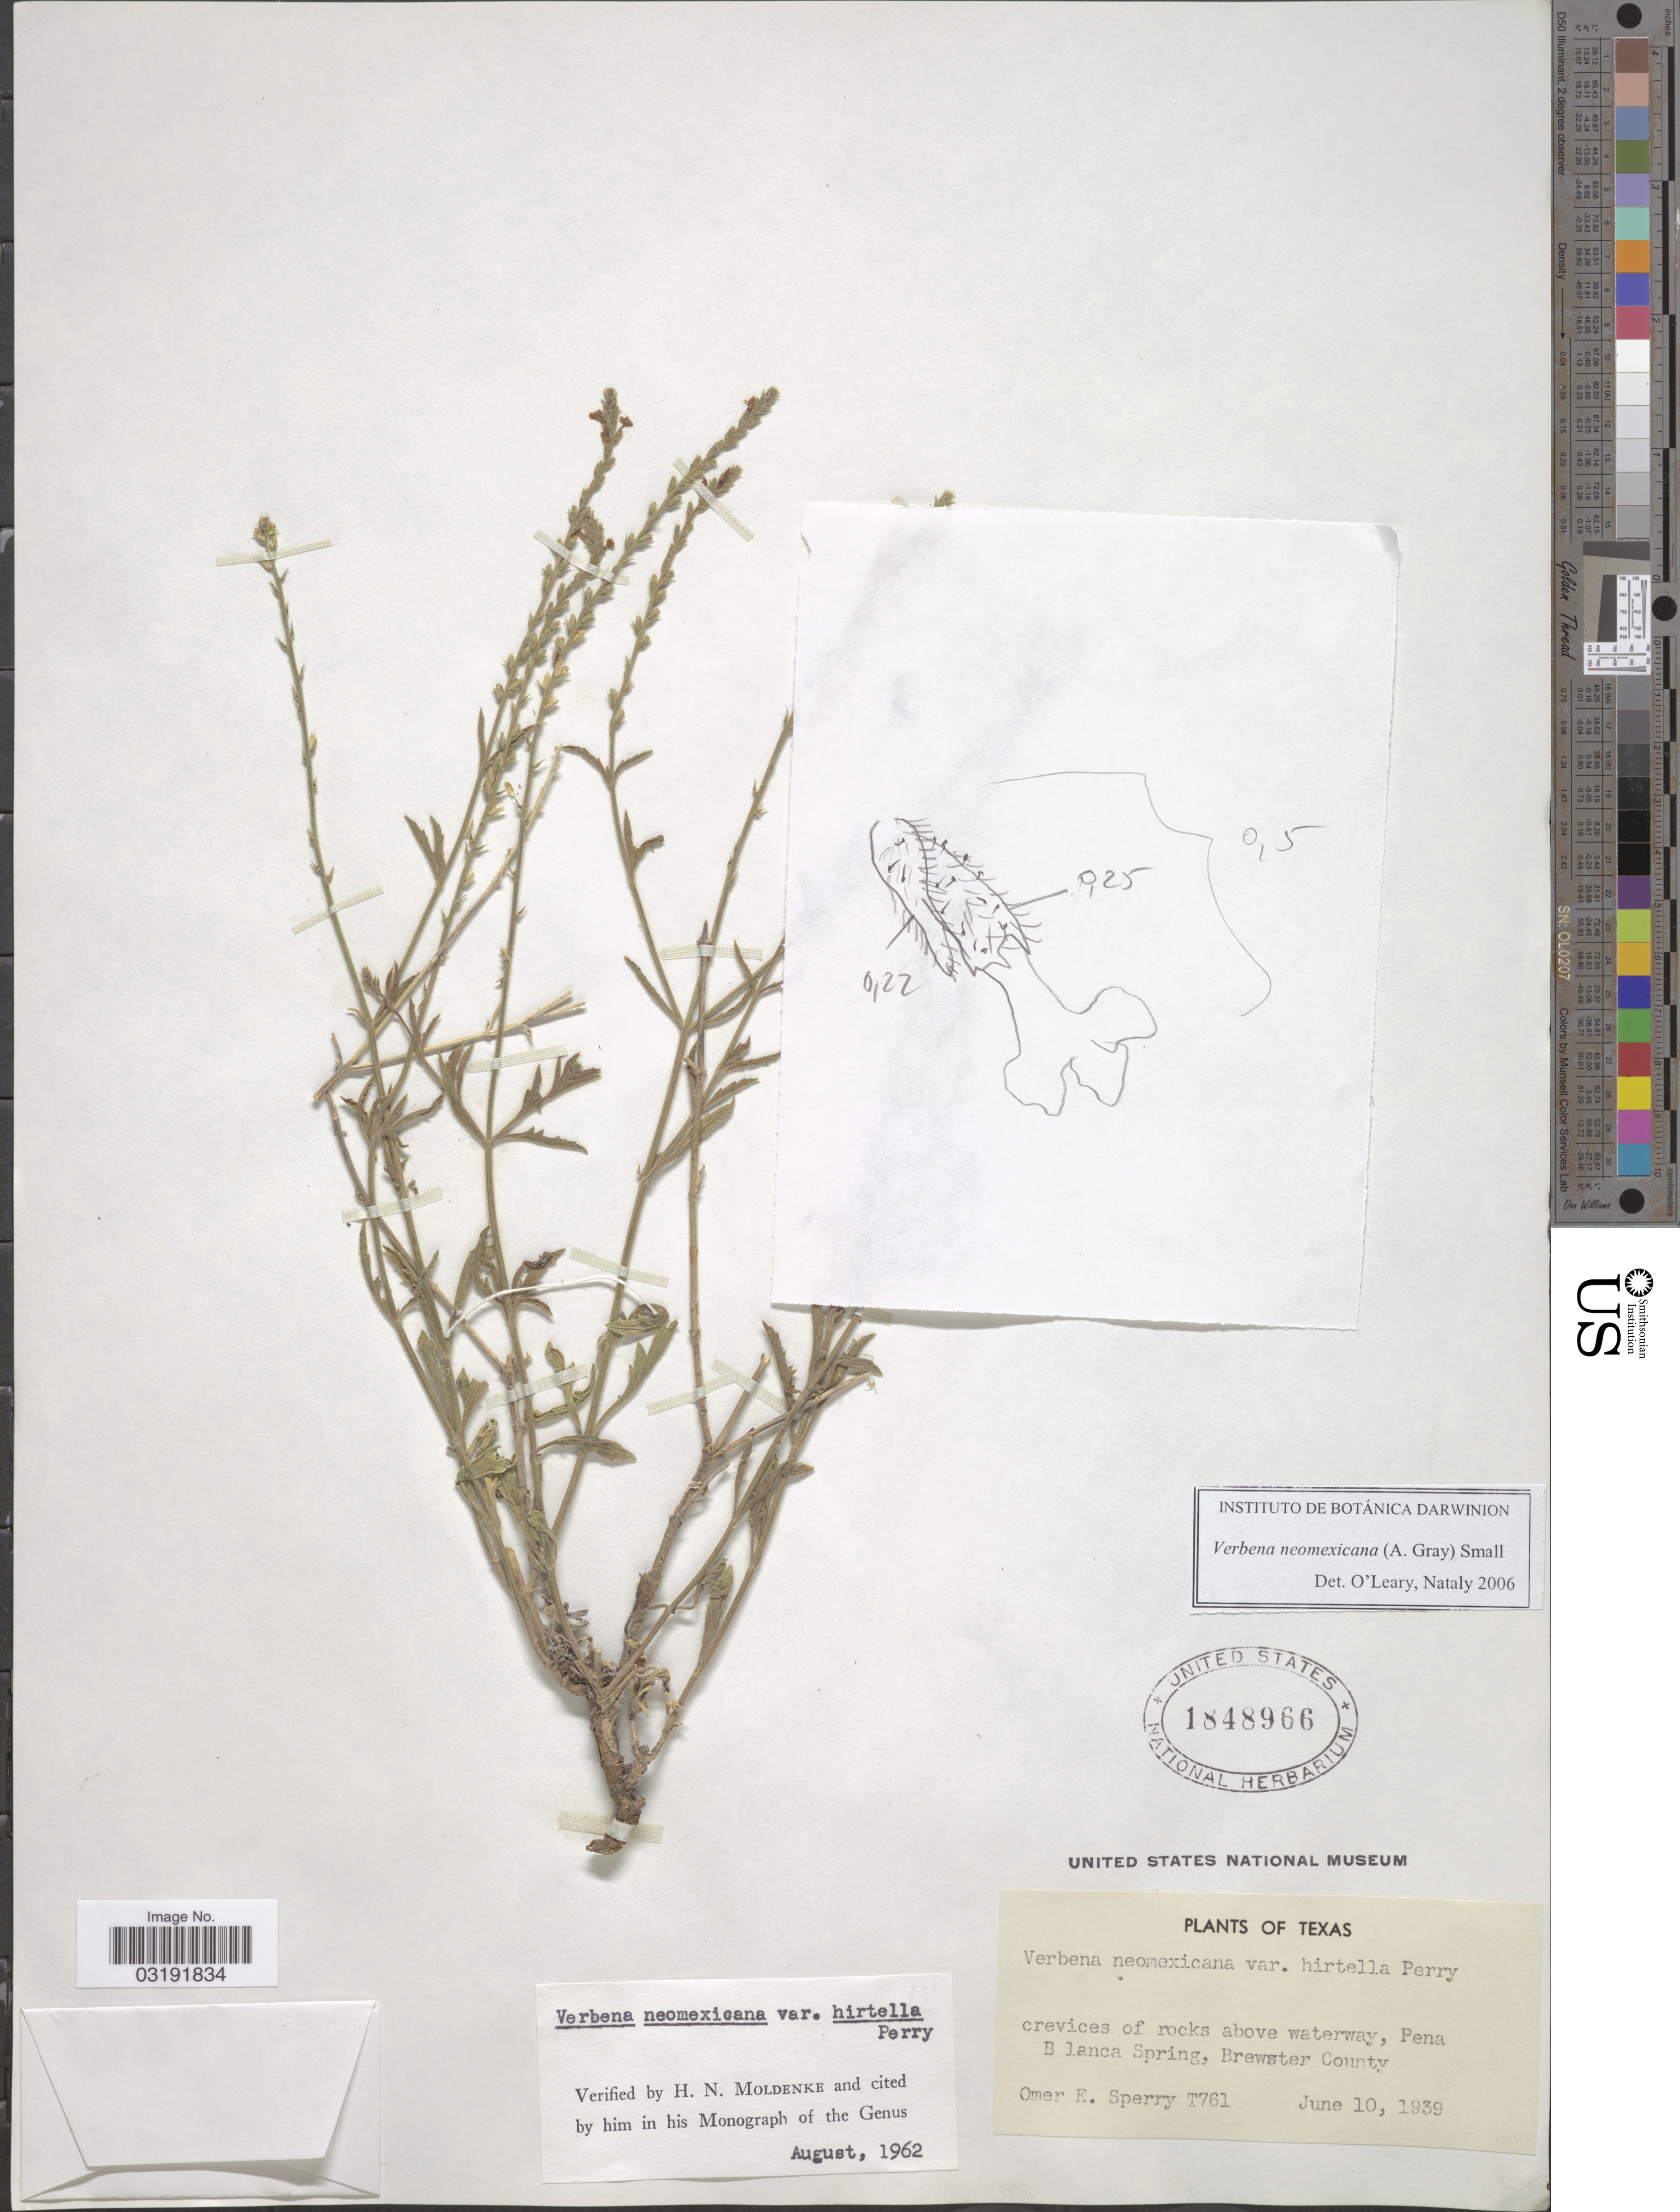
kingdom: Plantae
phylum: Tracheophyta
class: Magnoliopsida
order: Lamiales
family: Verbenaceae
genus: Verbena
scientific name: Verbena neomexicana var. hirtella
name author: L.M. Perry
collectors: O. E. Sperry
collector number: T761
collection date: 1939-06-10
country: United States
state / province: Texas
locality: Crevices of rocks above waterway, Pena Blanca Spring, Brewster County.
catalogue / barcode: US 1848966